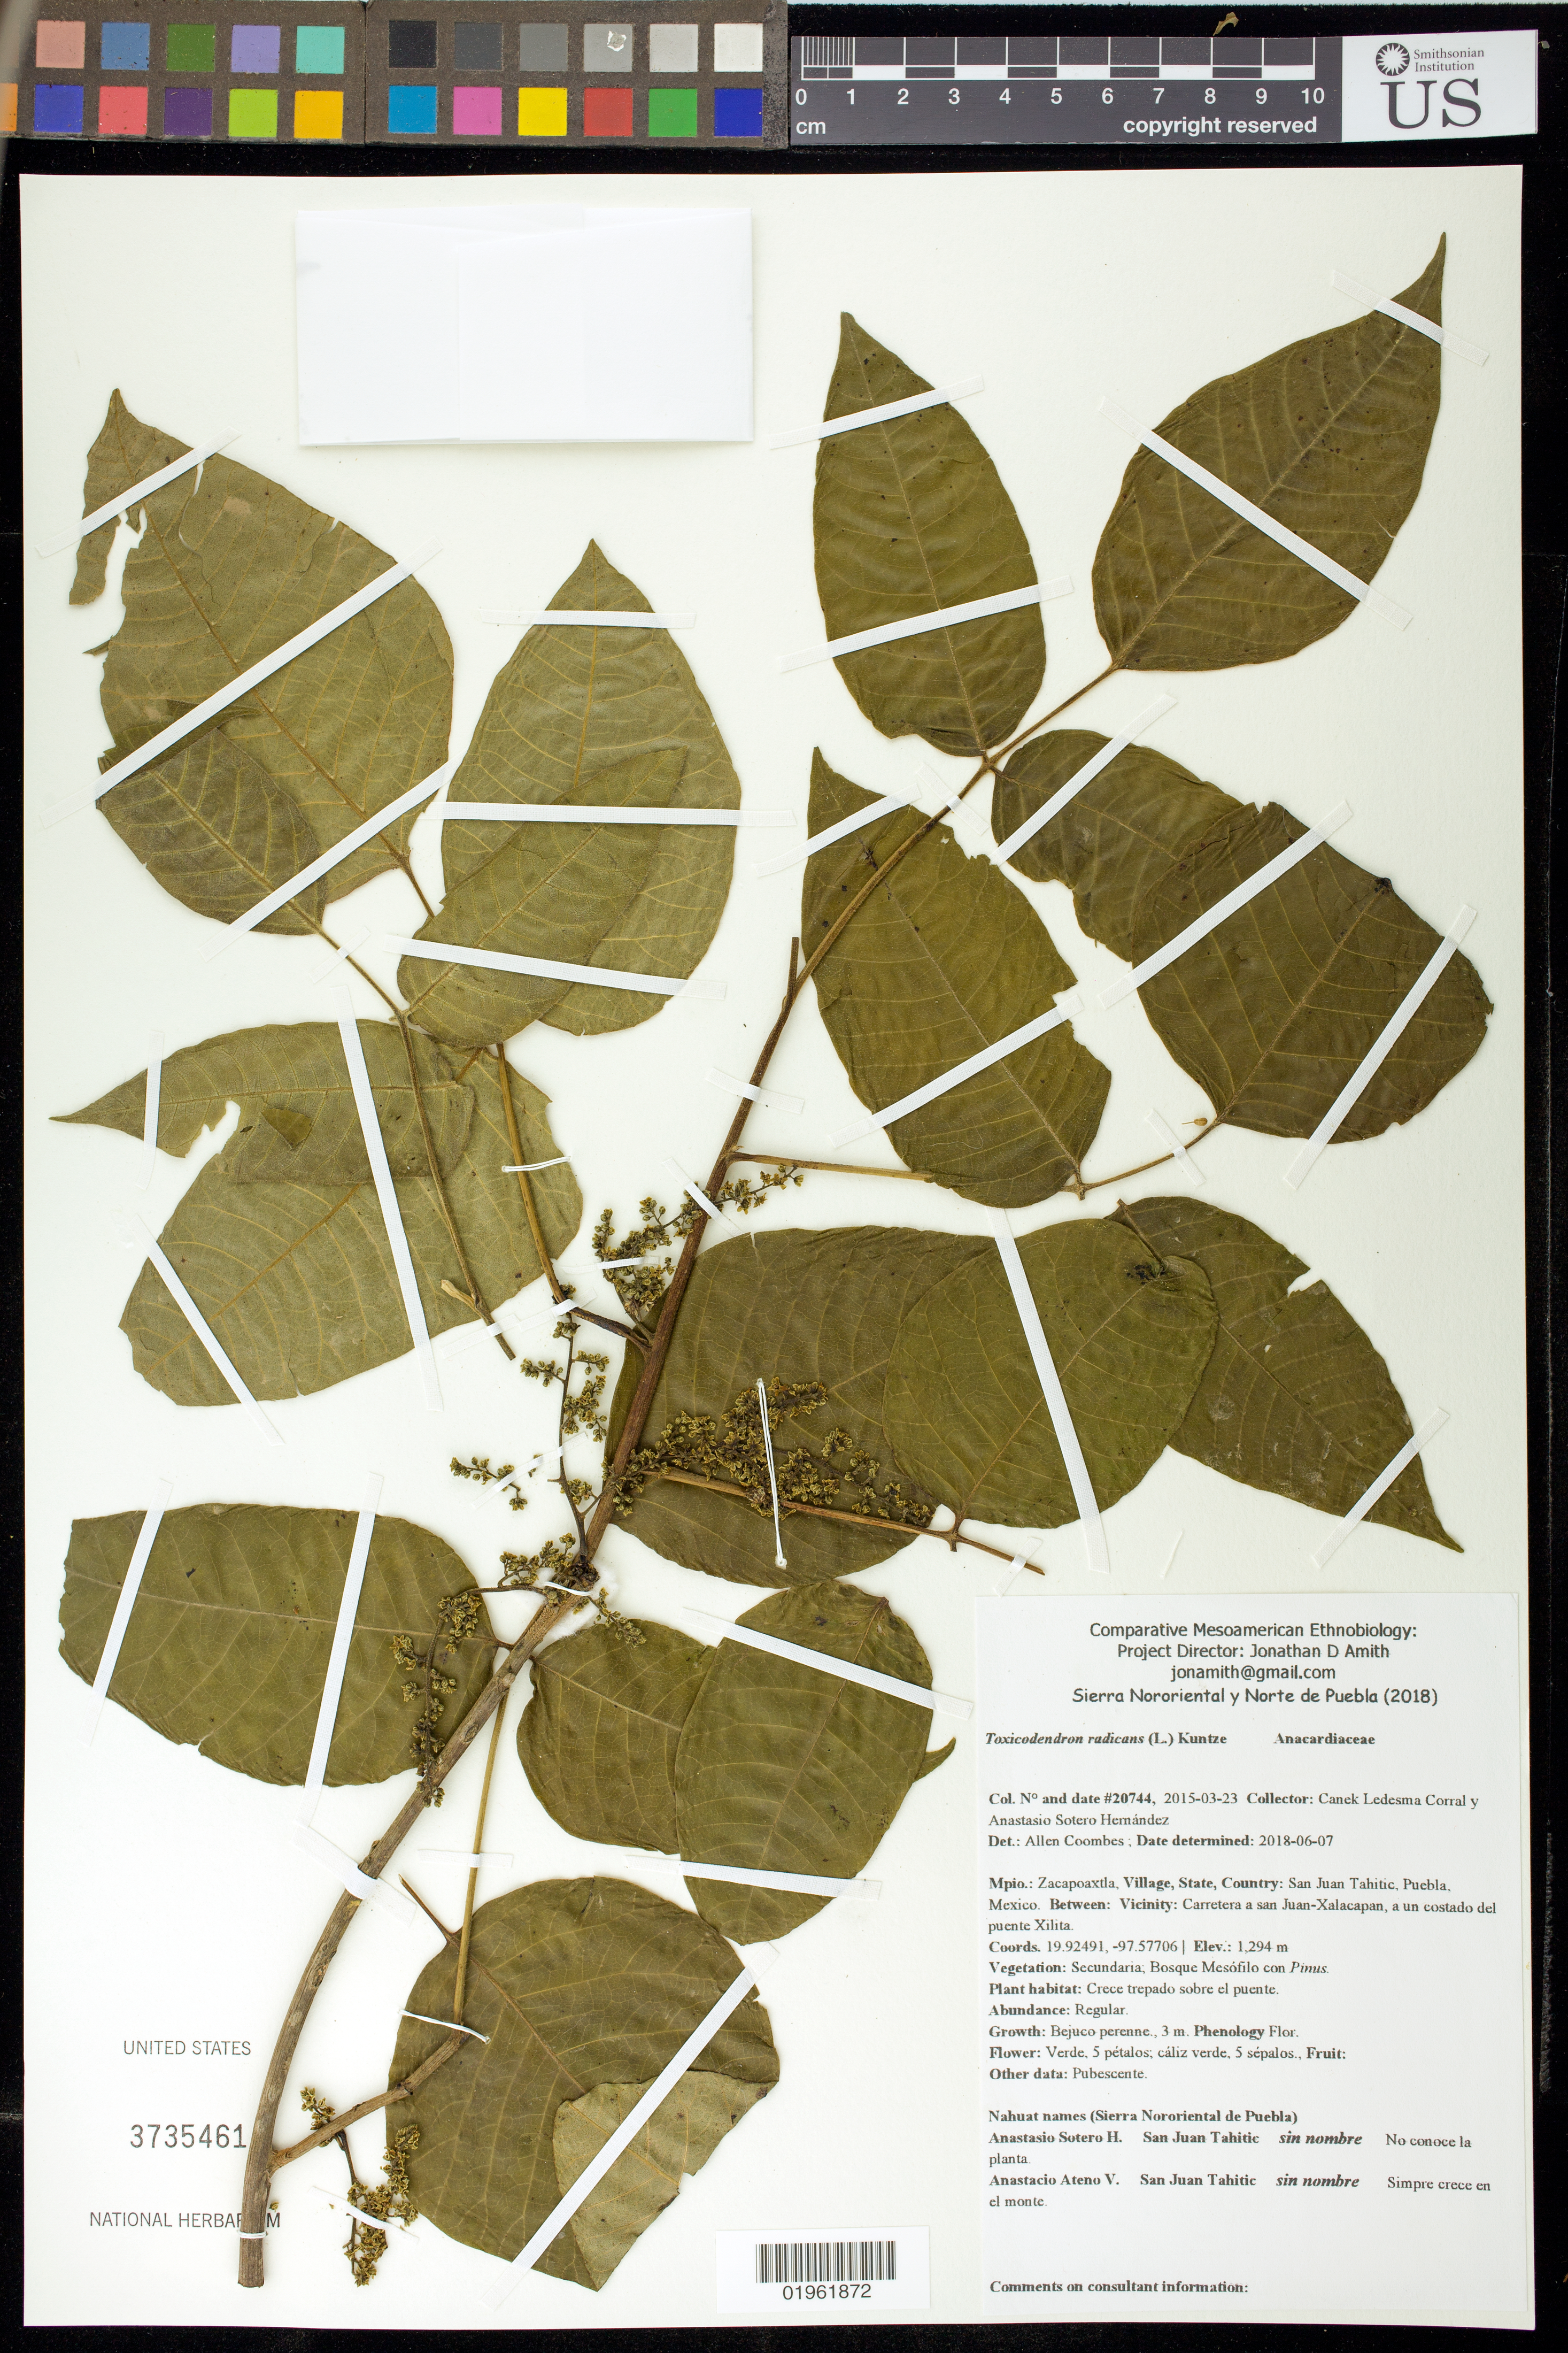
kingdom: Plantae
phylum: Tracheophyta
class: Magnoliopsida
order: Sapindales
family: Anacardiaceae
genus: Toxicodendron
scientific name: Toxicodendron radicans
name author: (L.) Kuntze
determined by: Coombes, Allen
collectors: Canek Ledesma C. & A. Sotero H.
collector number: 20744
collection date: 2015-03-23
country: México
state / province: Puebla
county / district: Zacapoaxtla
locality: PUEBLO: San Juan Tahitic; LOCALIDAD EXACTA: Carretera a san Juan-Xalacapan, a un costado del puente Xilita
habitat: Bosque mesófilo con Pinus | Crece trepado sobre el puente.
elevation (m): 1294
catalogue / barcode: US 3735461